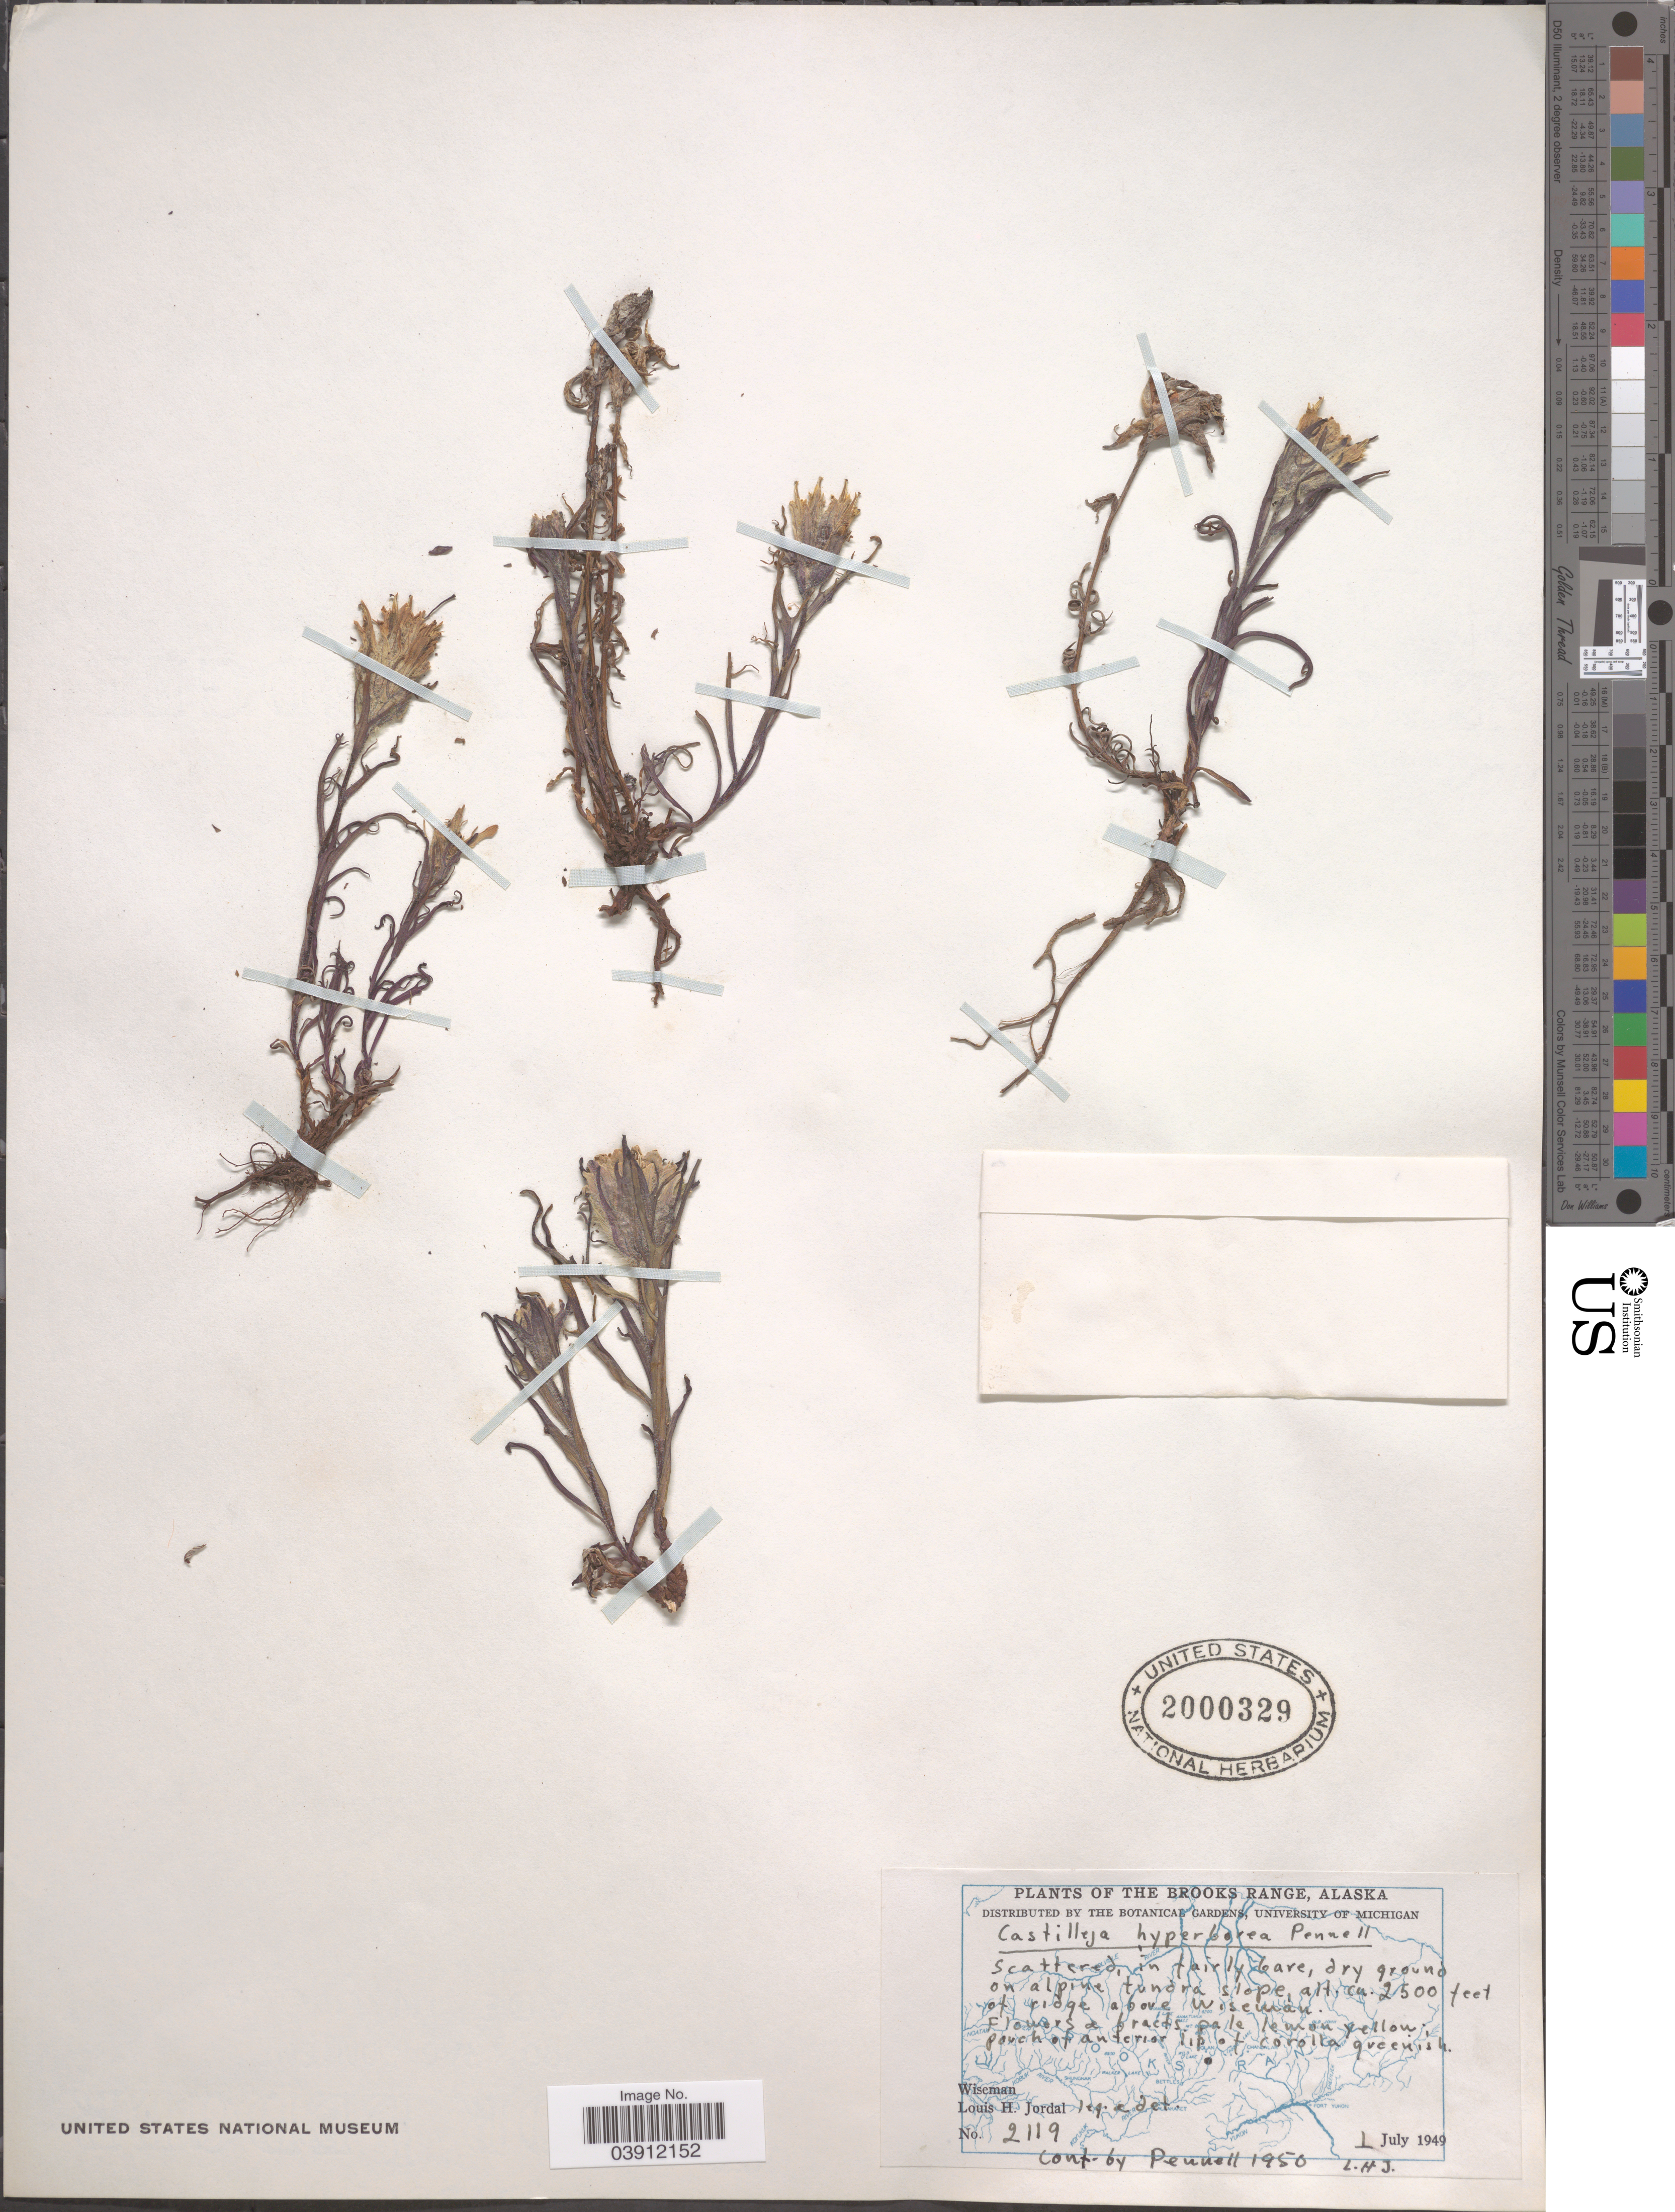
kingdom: Plantae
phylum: Tracheophyta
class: Magnoliopsida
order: Lamiales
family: Orobanchaceae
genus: Castilleja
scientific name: Castilleja hyperborea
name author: Pennell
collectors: L. Jordal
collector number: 2119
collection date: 1949-07-01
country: United States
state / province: Alaska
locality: The Brooks Range. Wiseman.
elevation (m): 762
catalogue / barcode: US 2000329